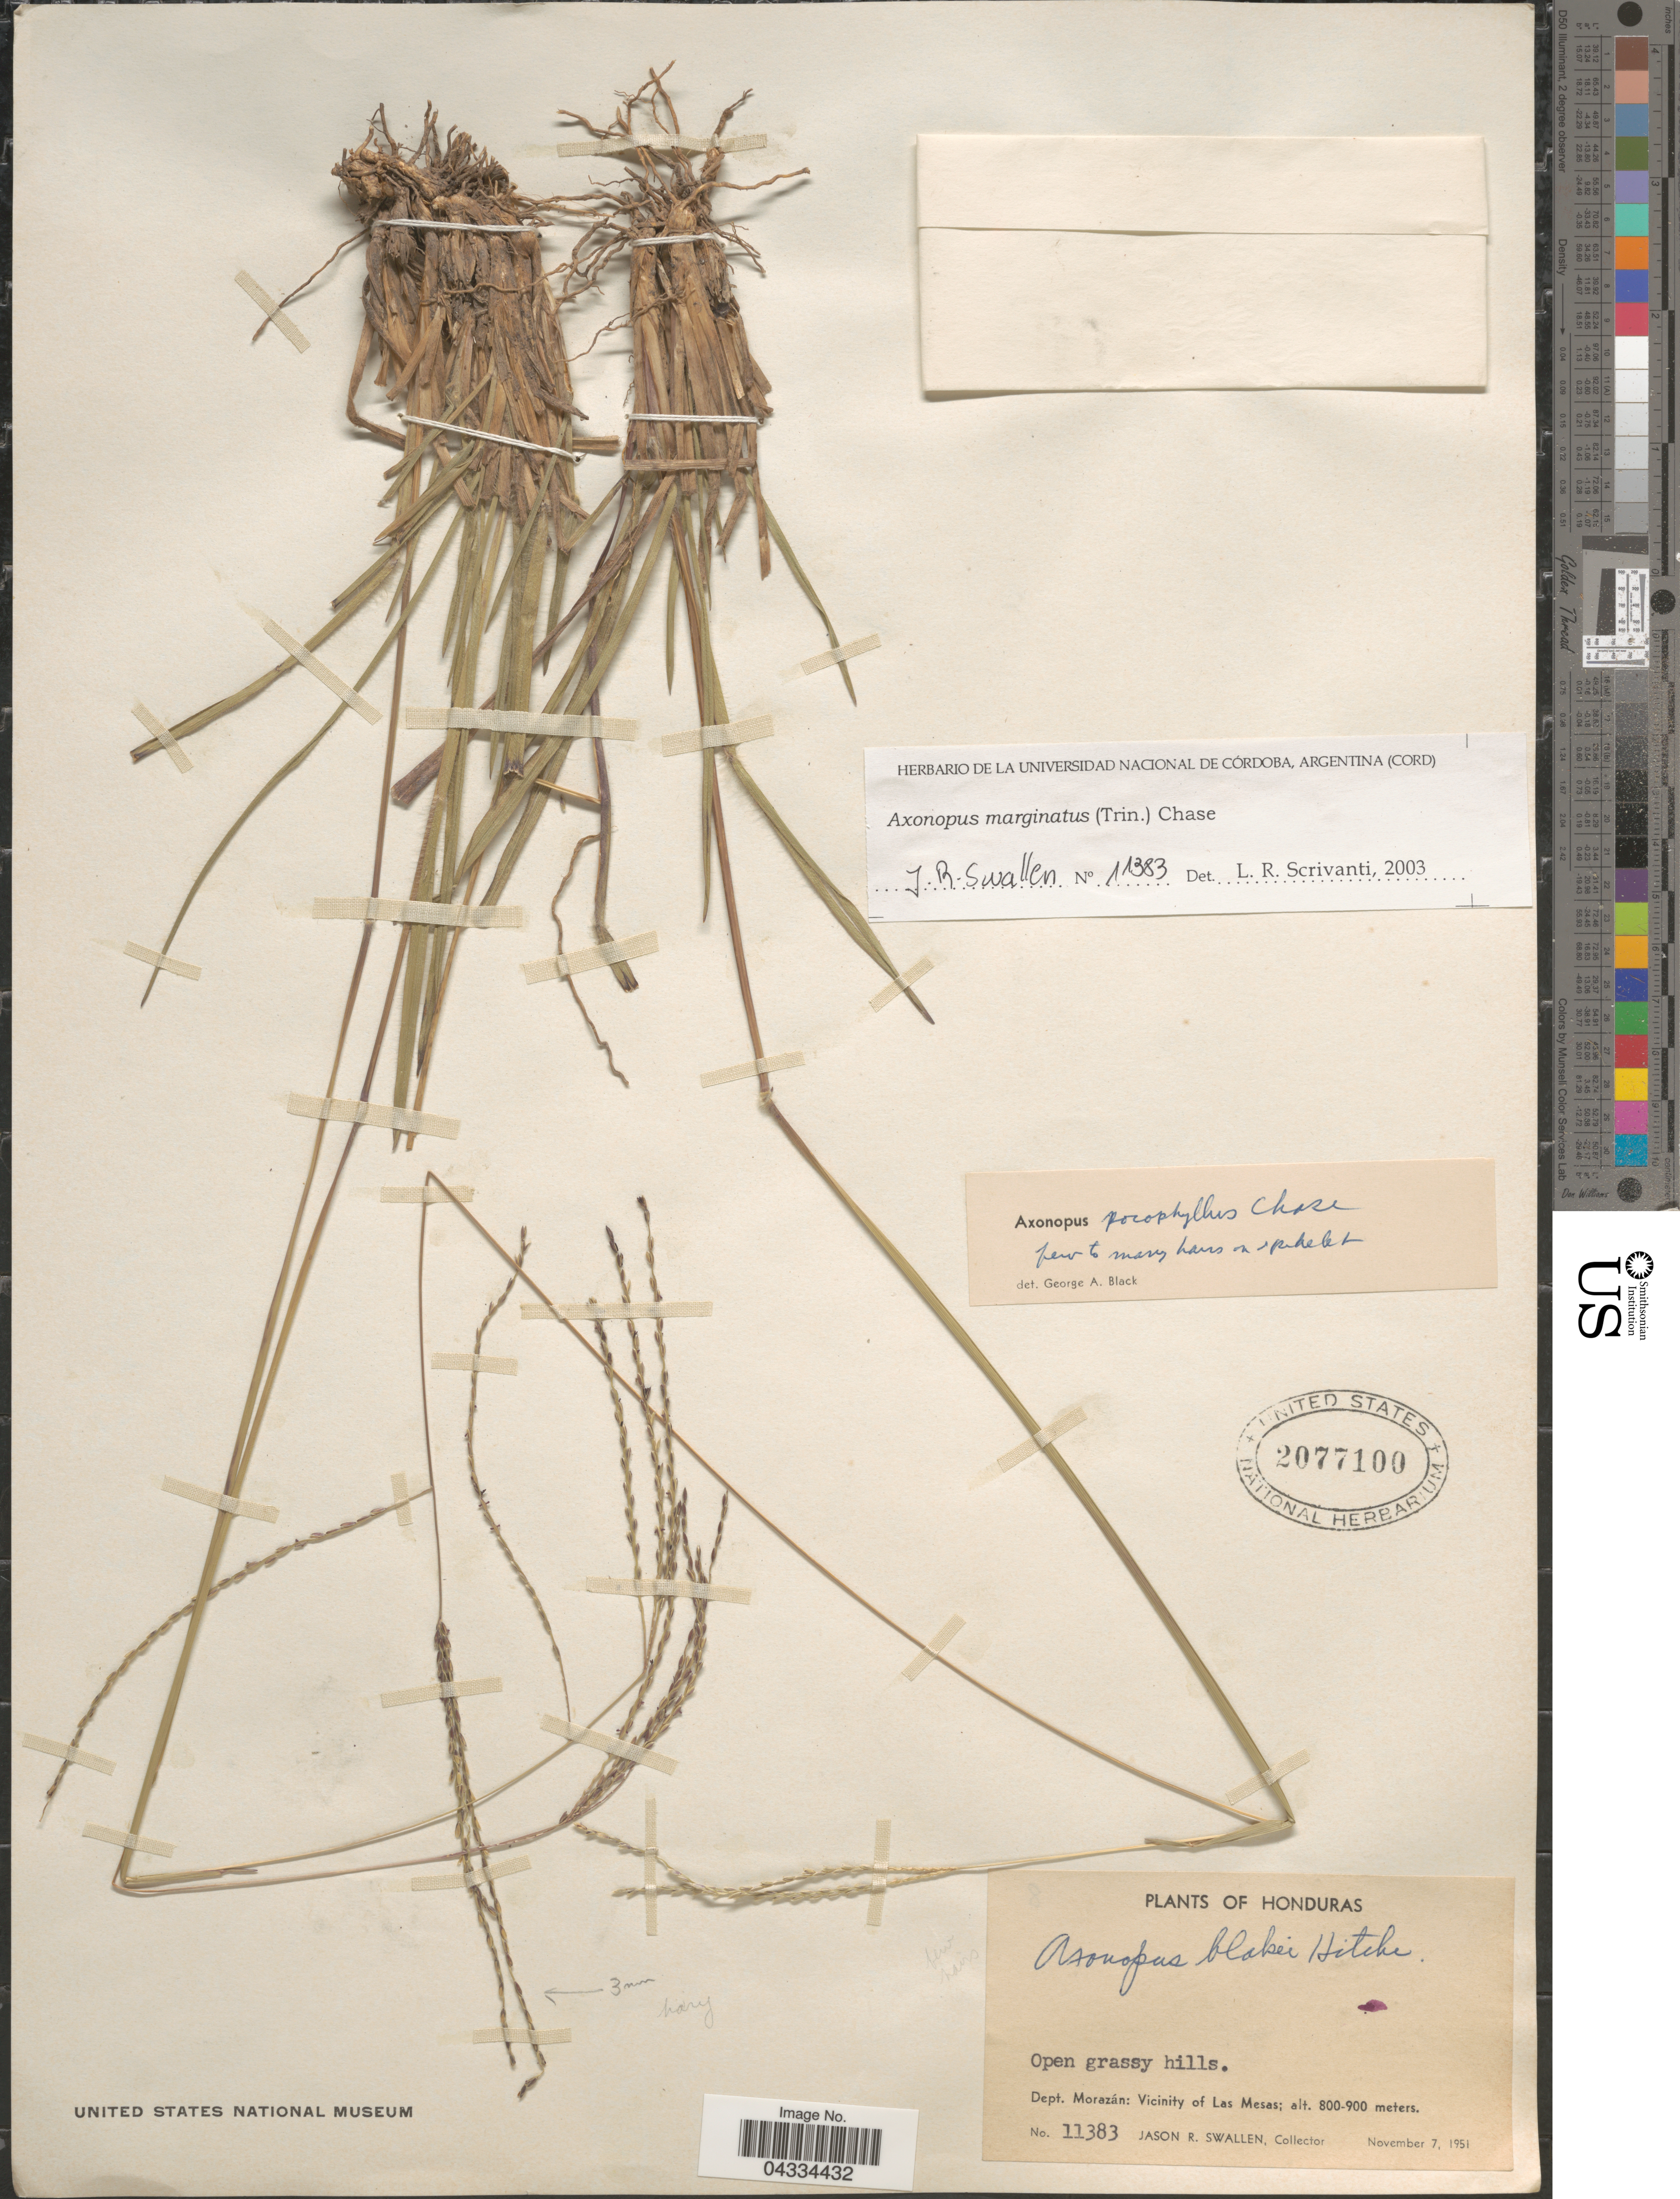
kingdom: Plantae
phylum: Tracheophyta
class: Liliopsida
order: Poales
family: Poaceae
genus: Axonopus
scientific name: Axonopus marginatus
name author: (Trin.) Chase ex Hitchc.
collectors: J. R. Swallen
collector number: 11383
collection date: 1951-11-07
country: Honduras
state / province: Fco. Morazán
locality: Dept. Morazán: Vicinity of Las Mesas.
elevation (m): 800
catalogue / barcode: US 2077100